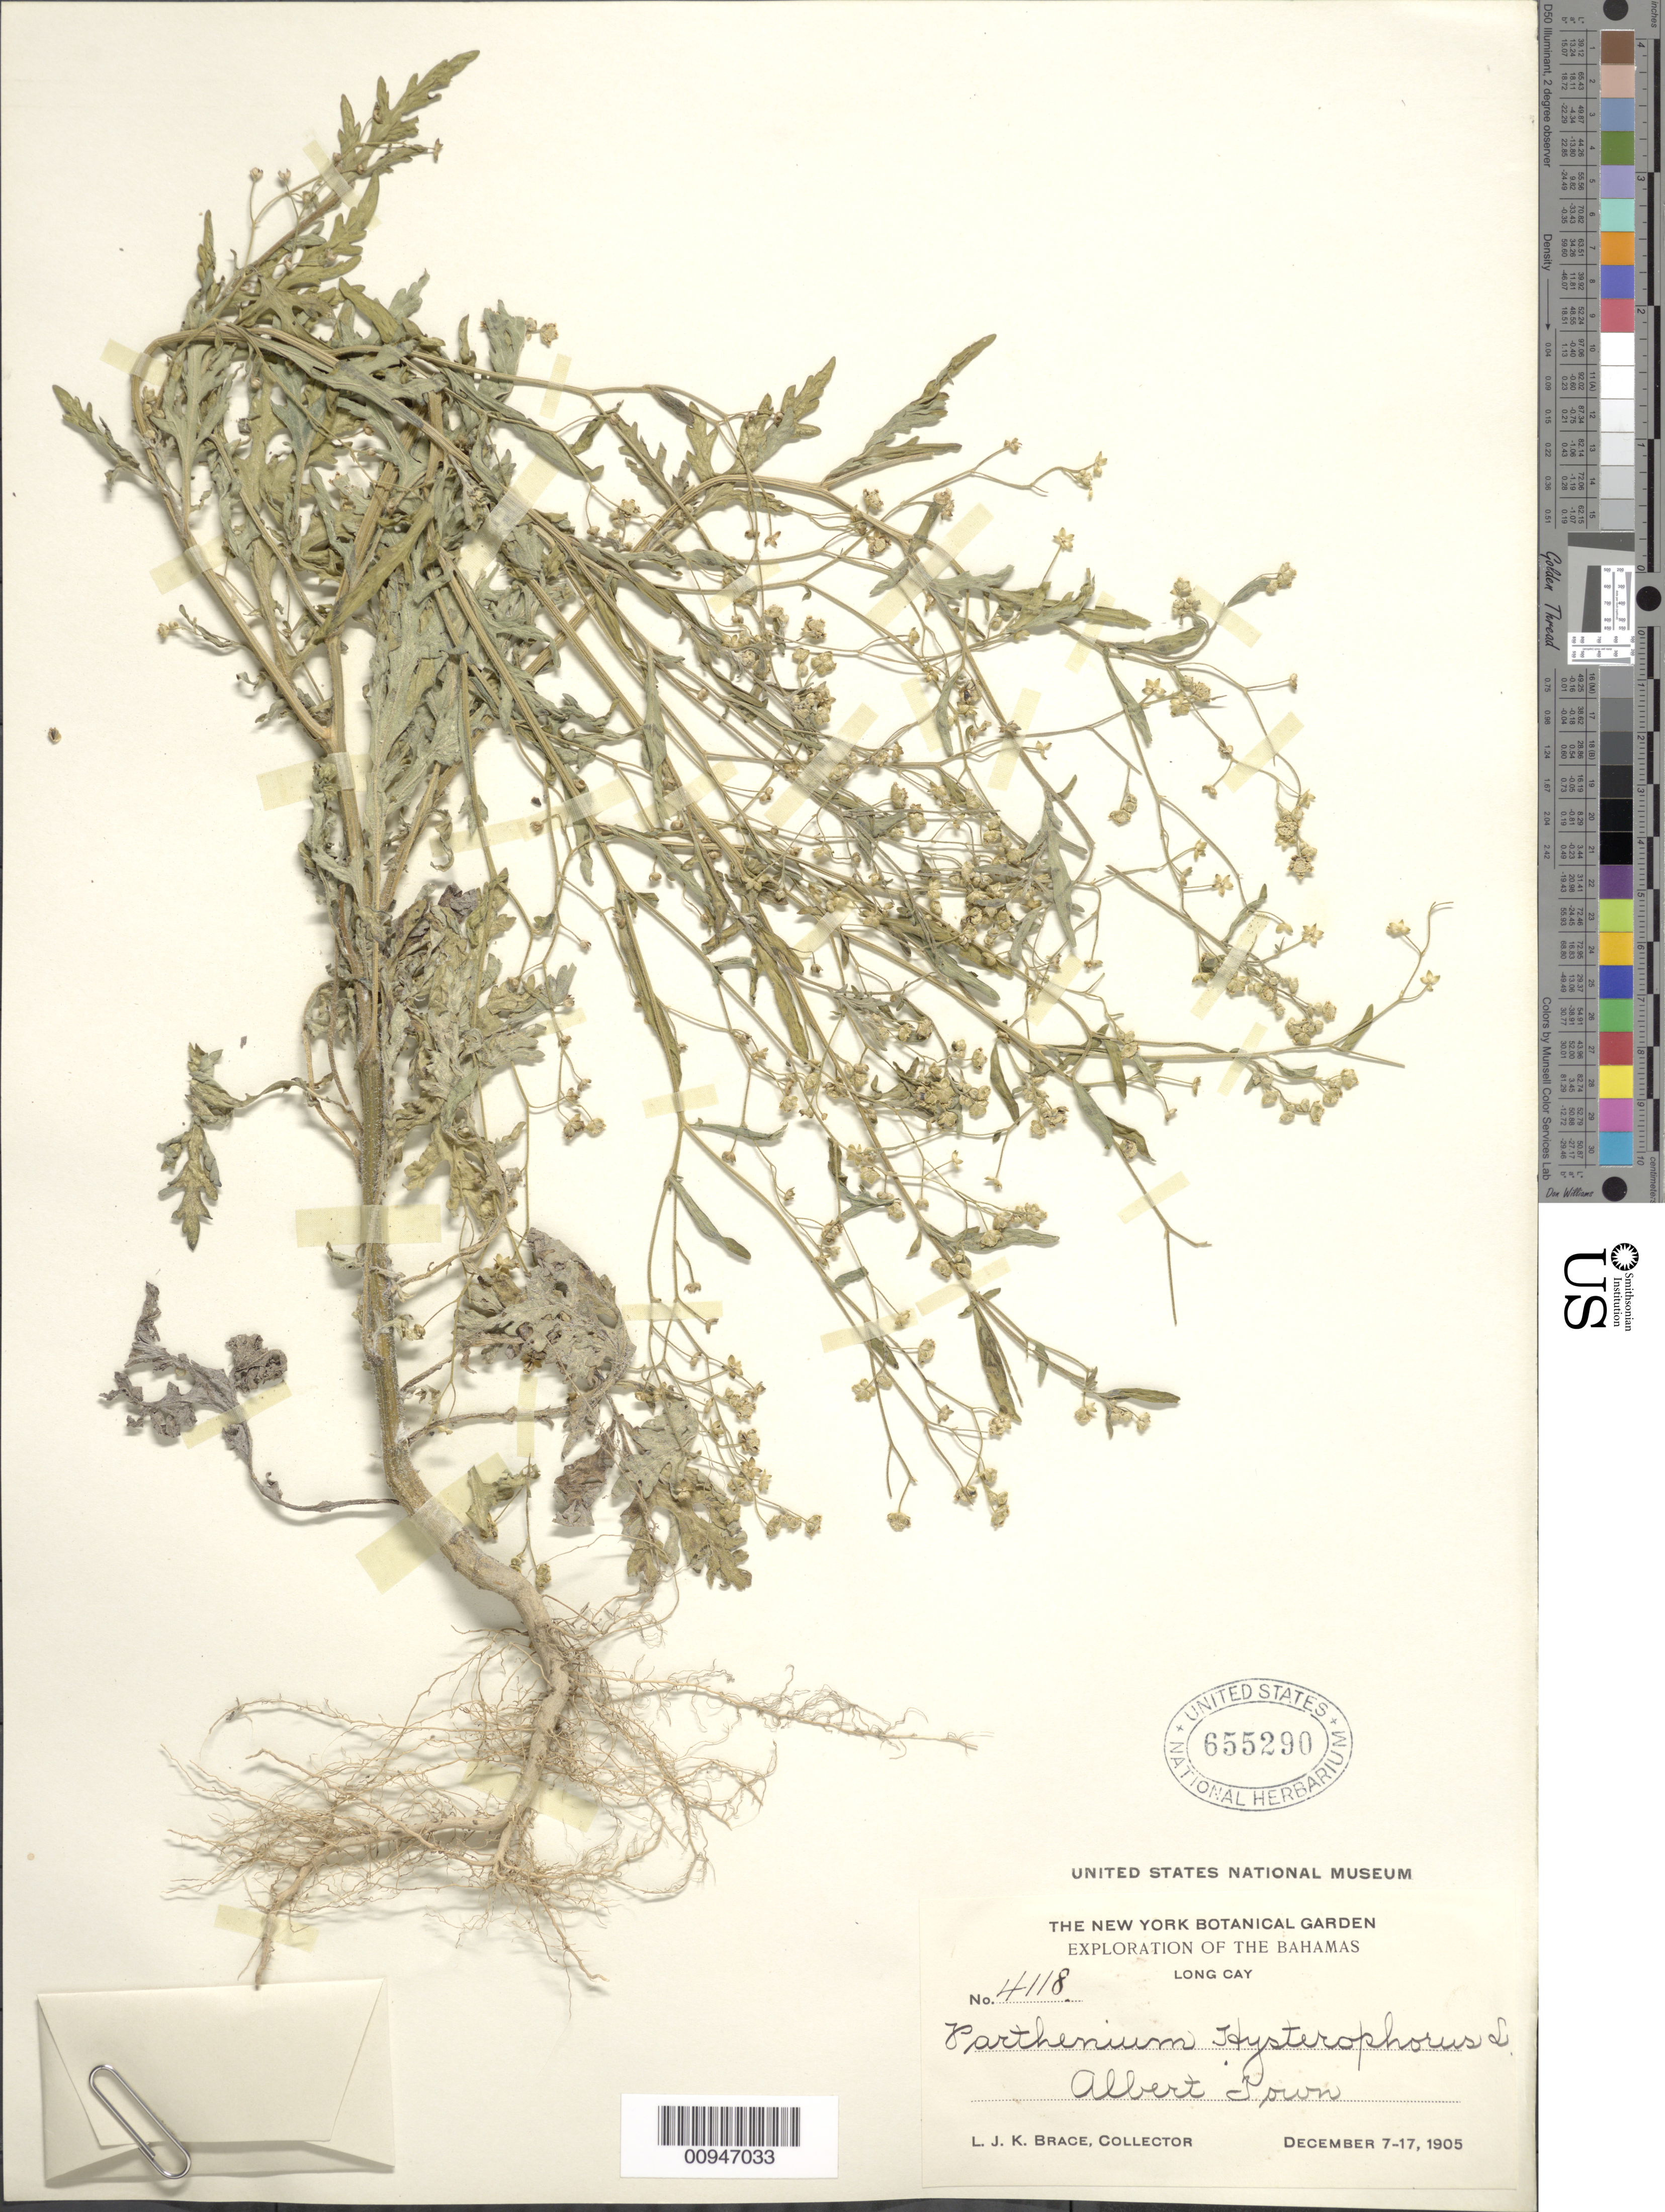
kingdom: Plantae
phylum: Tracheophyta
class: Magnoliopsida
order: Asterales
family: Asteraceae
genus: Parthenium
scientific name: Parthenium hysterophorus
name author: L.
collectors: L. J. K. Brace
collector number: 4118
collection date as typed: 07 Dec 1905 to 17 Dec 1905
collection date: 1905-12-07/1905-12-17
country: Bahamas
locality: Long Cay, Albert Town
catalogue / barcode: US 655290